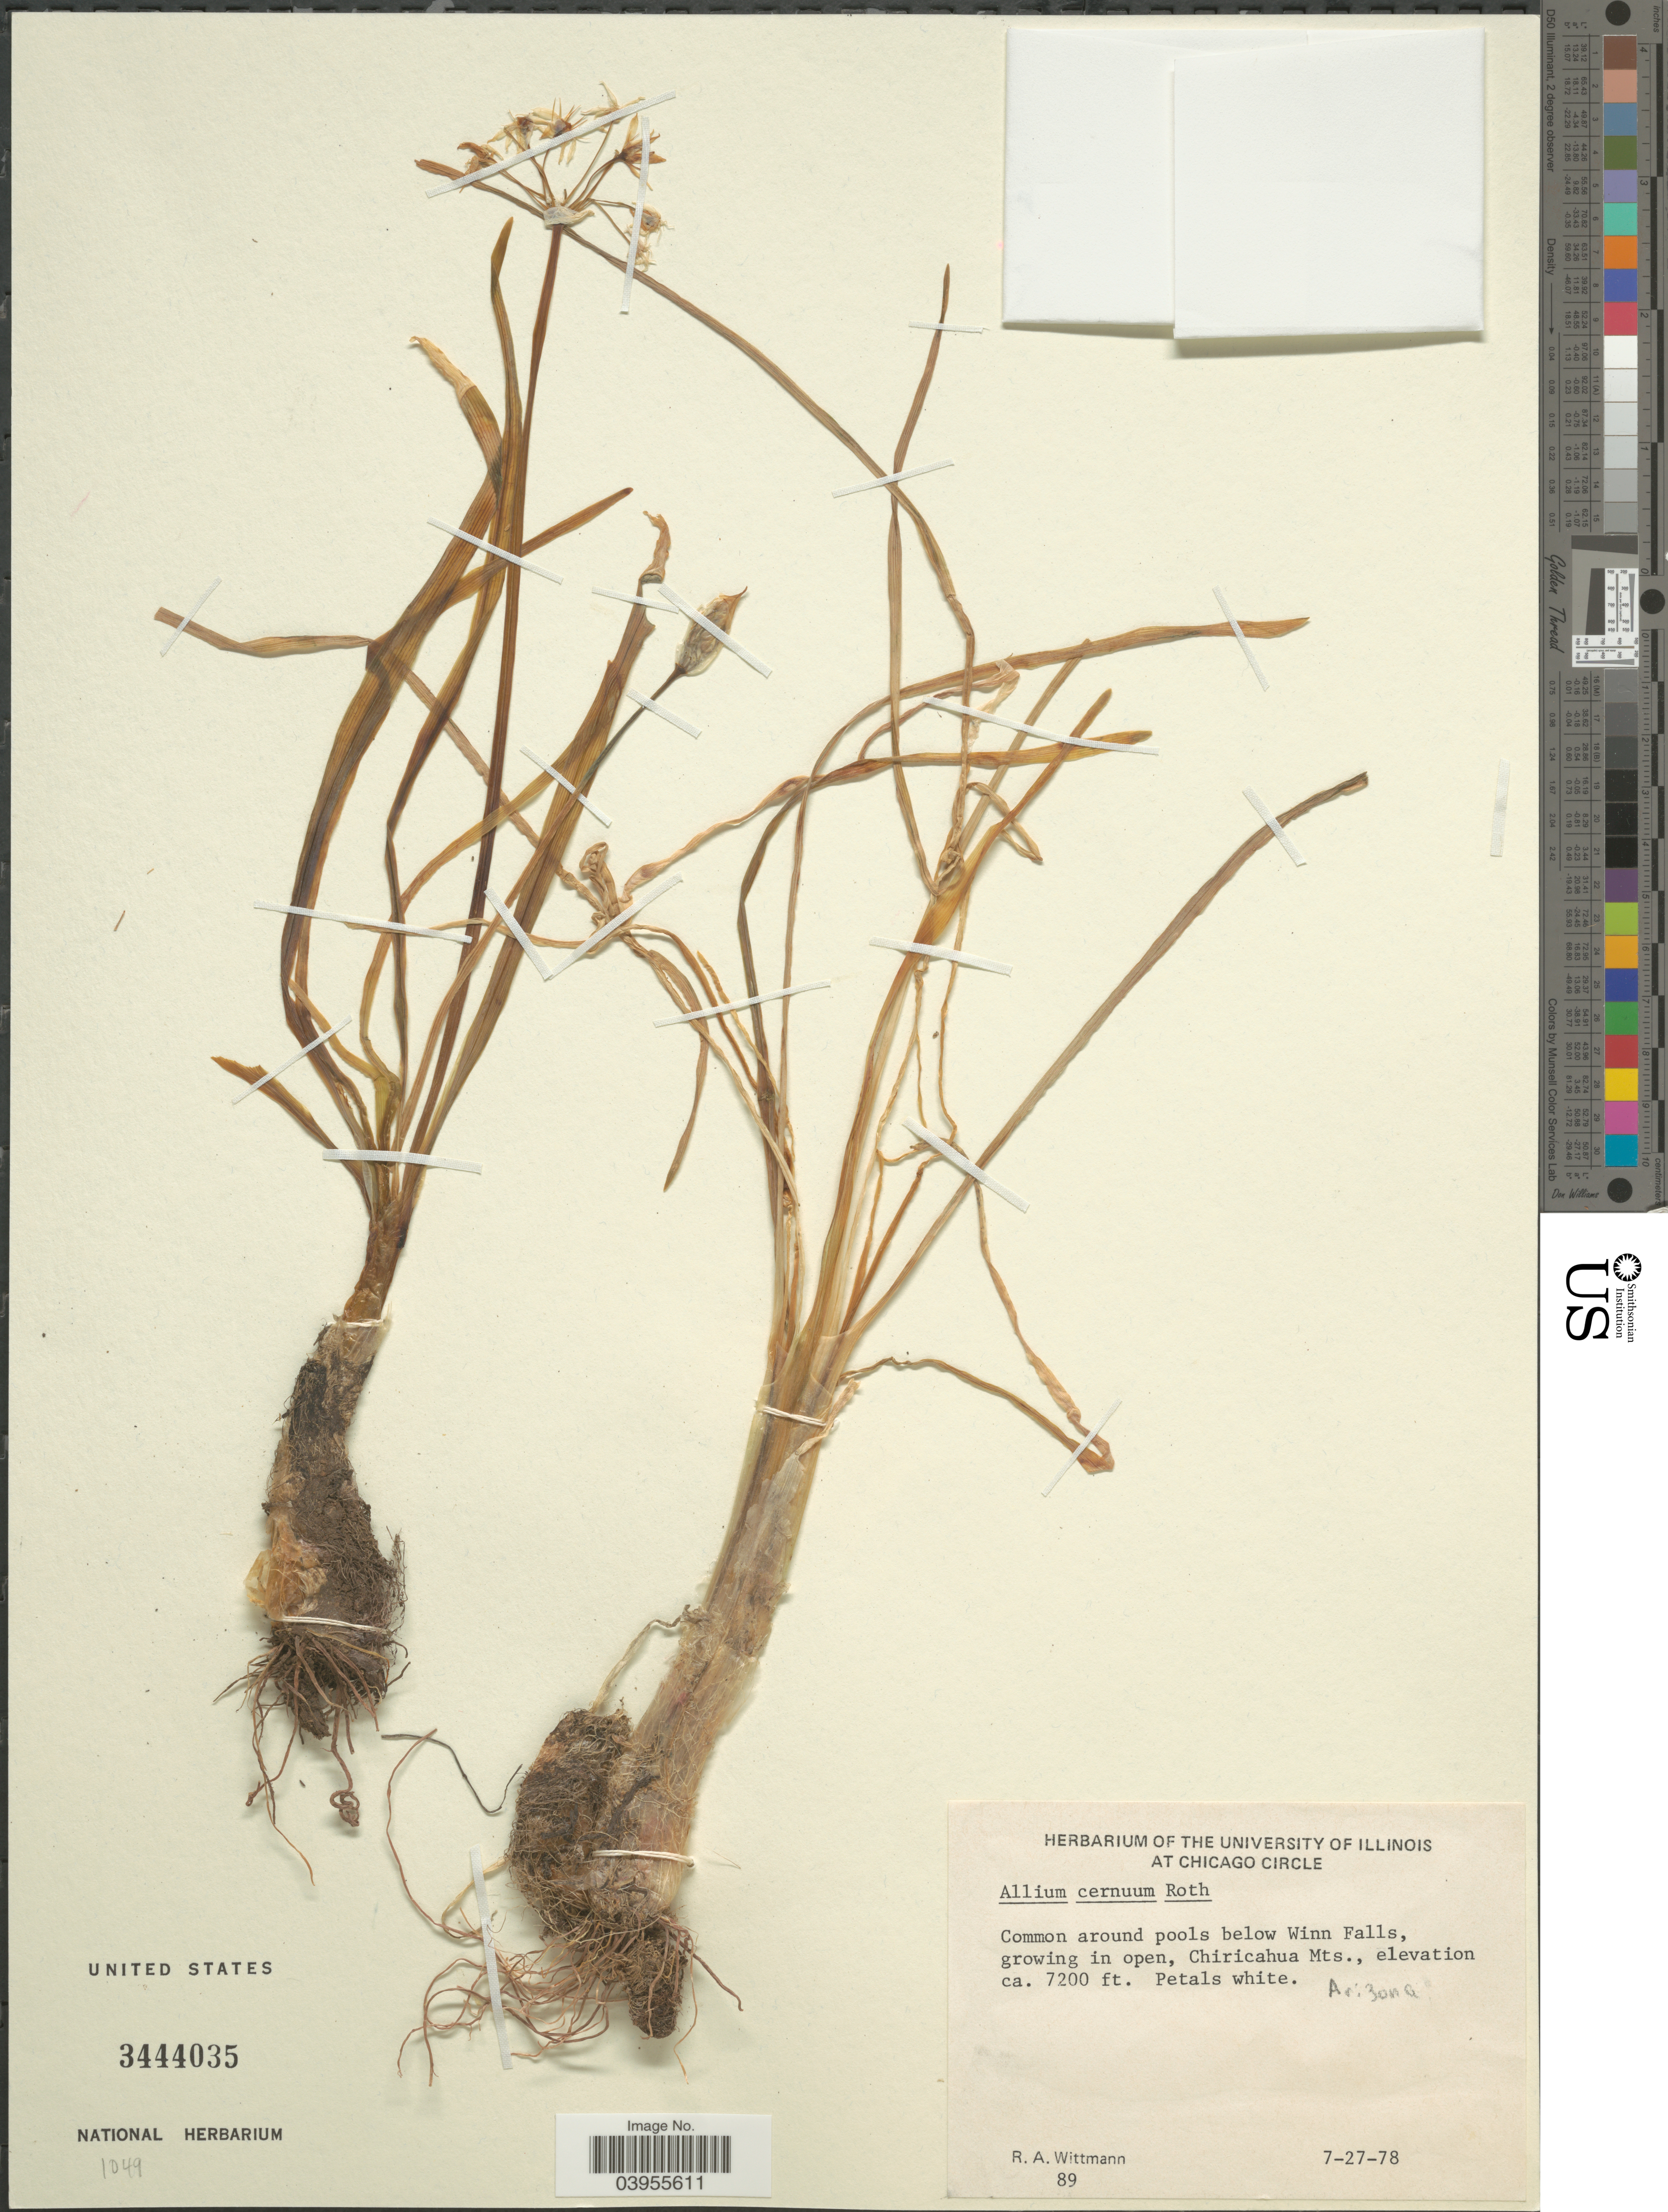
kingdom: Plantae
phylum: Tracheophyta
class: Liliopsida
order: Asparagales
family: Amaryllidaceae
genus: Allium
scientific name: Allium cernuum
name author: Roth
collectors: R. Wittmann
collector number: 89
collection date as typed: Transcribed d/m/y: 27/7/78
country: United States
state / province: Arizona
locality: Around pools below Winn Falls, Chiricahua Mts.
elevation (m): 2195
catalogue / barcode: US 3444035